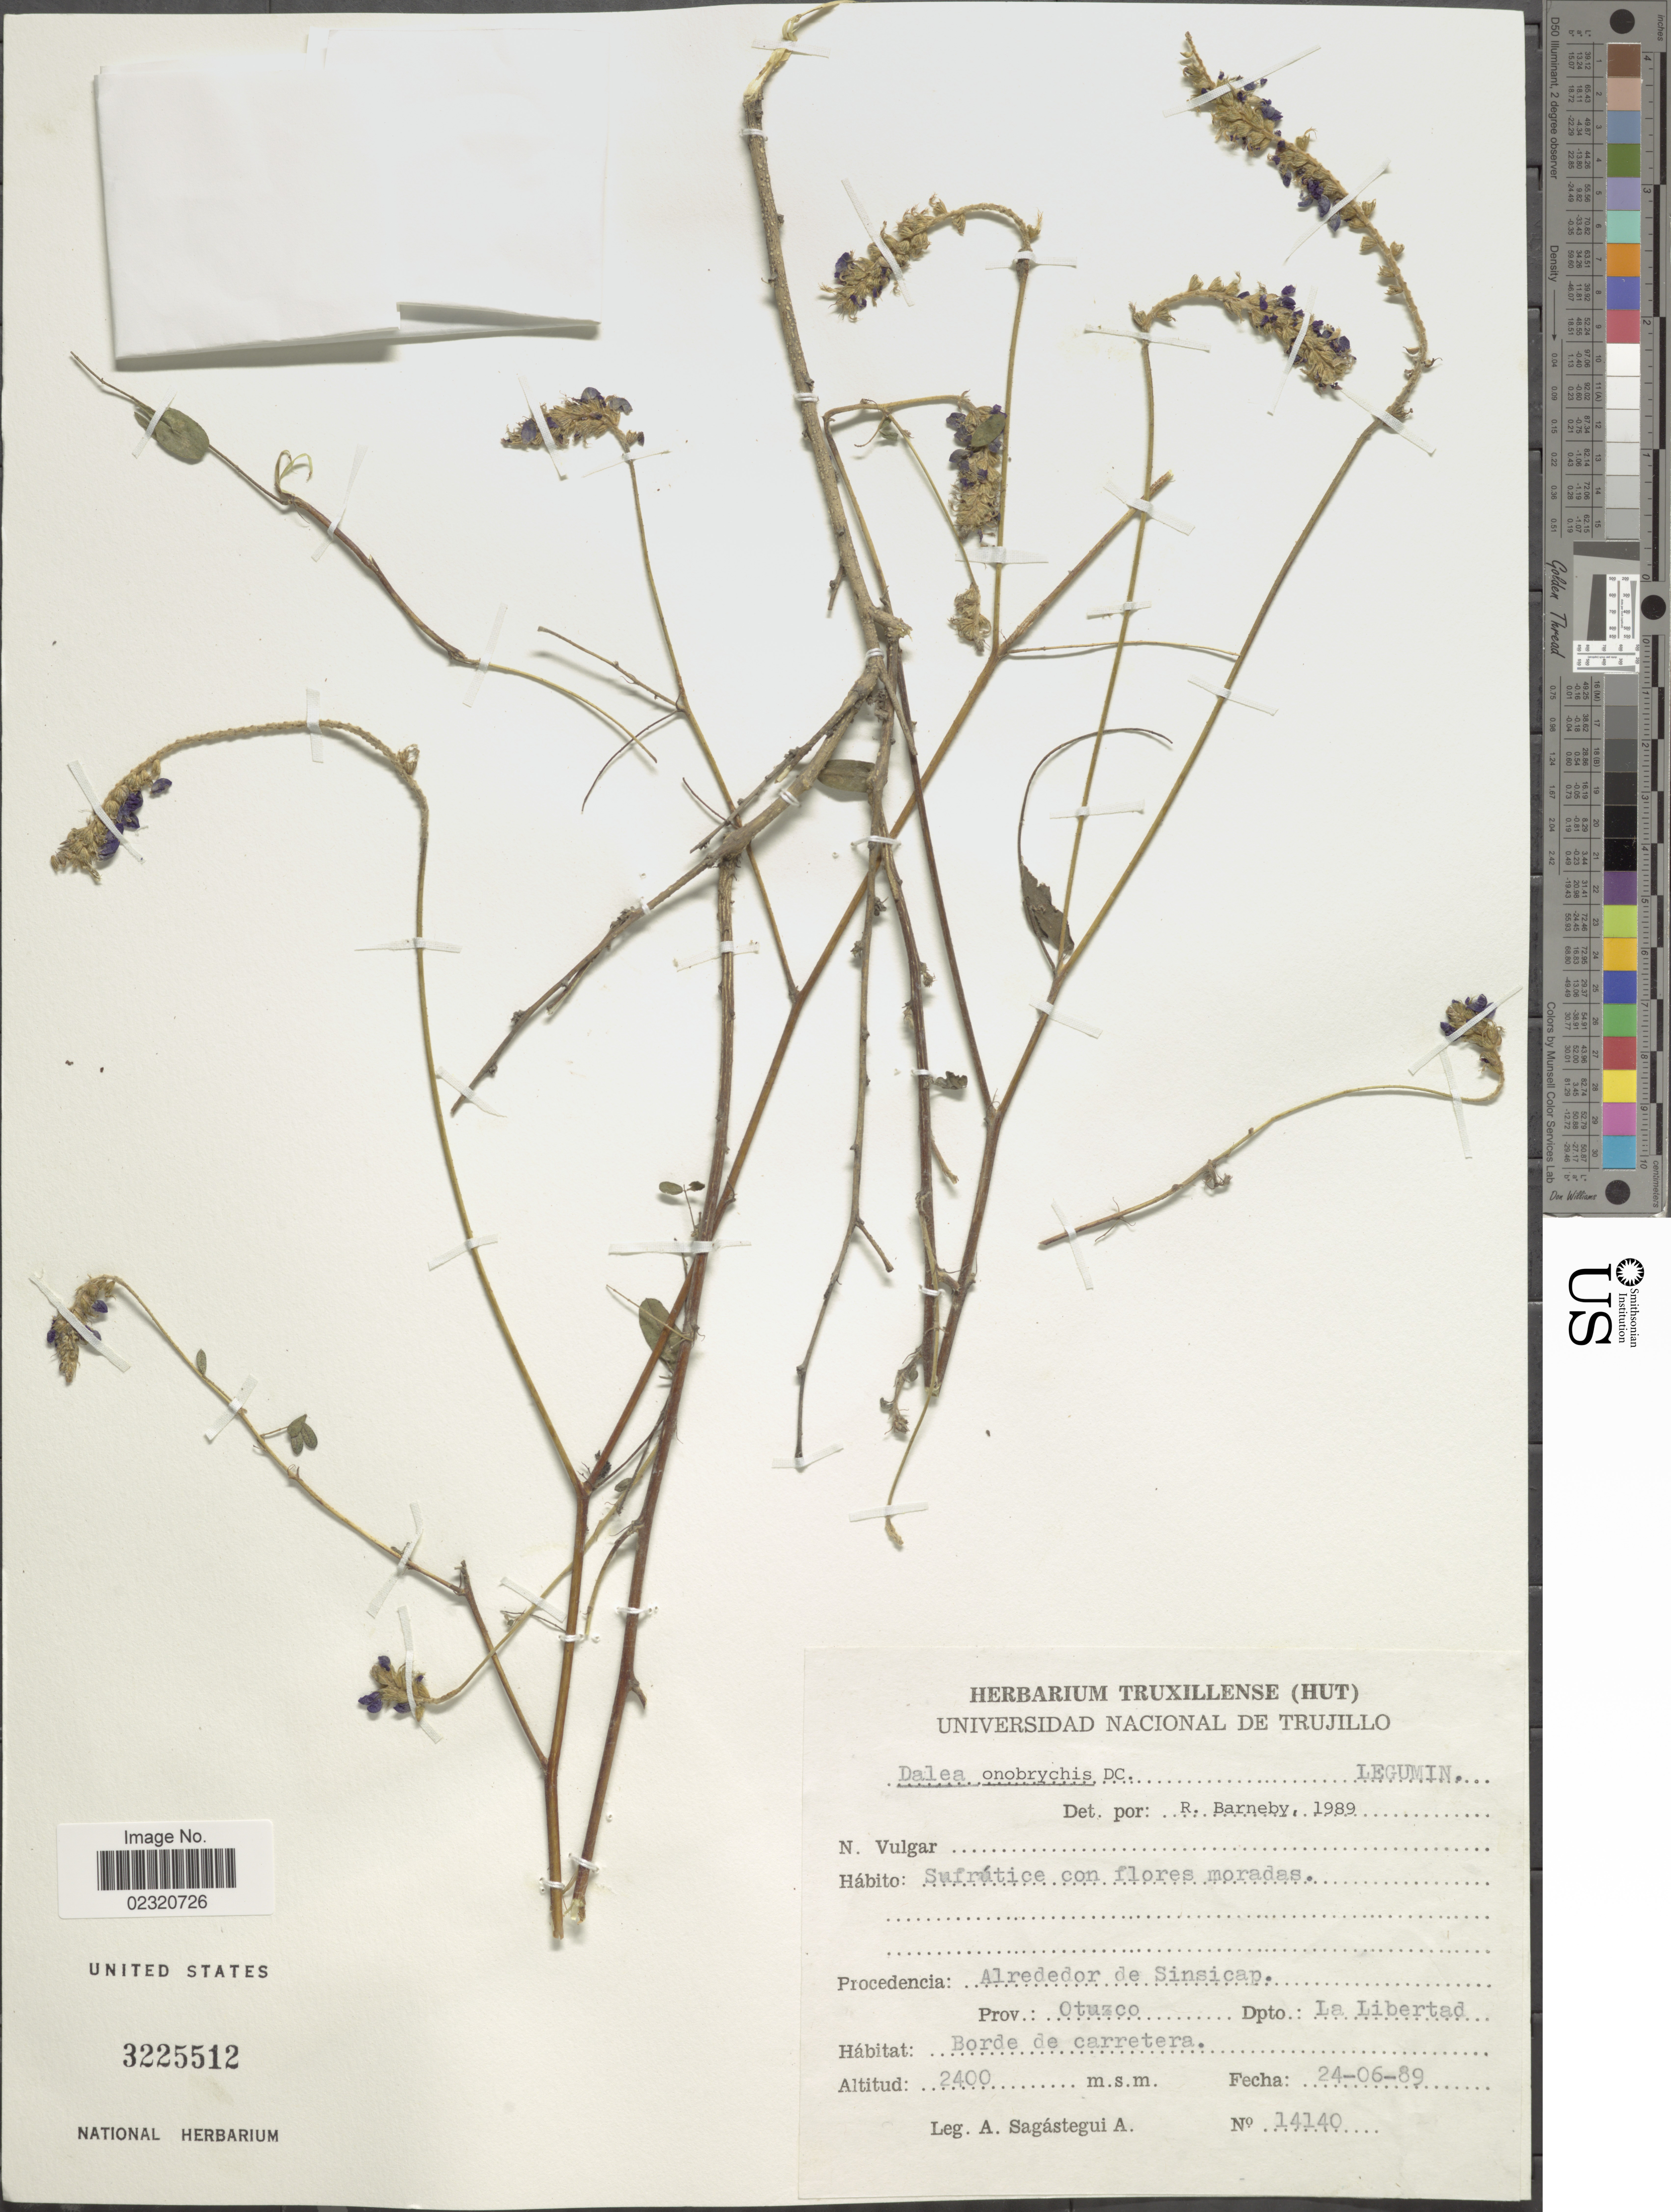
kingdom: Plantae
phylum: Tracheophyta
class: Magnoliopsida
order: Fabales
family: Fabaceae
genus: Dalea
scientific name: Dalea onobrychis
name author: DC.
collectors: A. Sagástegui A.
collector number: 14140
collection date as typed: Transcribed d/m/y: 24/6/89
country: Peru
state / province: La Libertad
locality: Alrededor de Sinsicap. Prov. Otuzco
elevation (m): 2400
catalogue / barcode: US 3225512